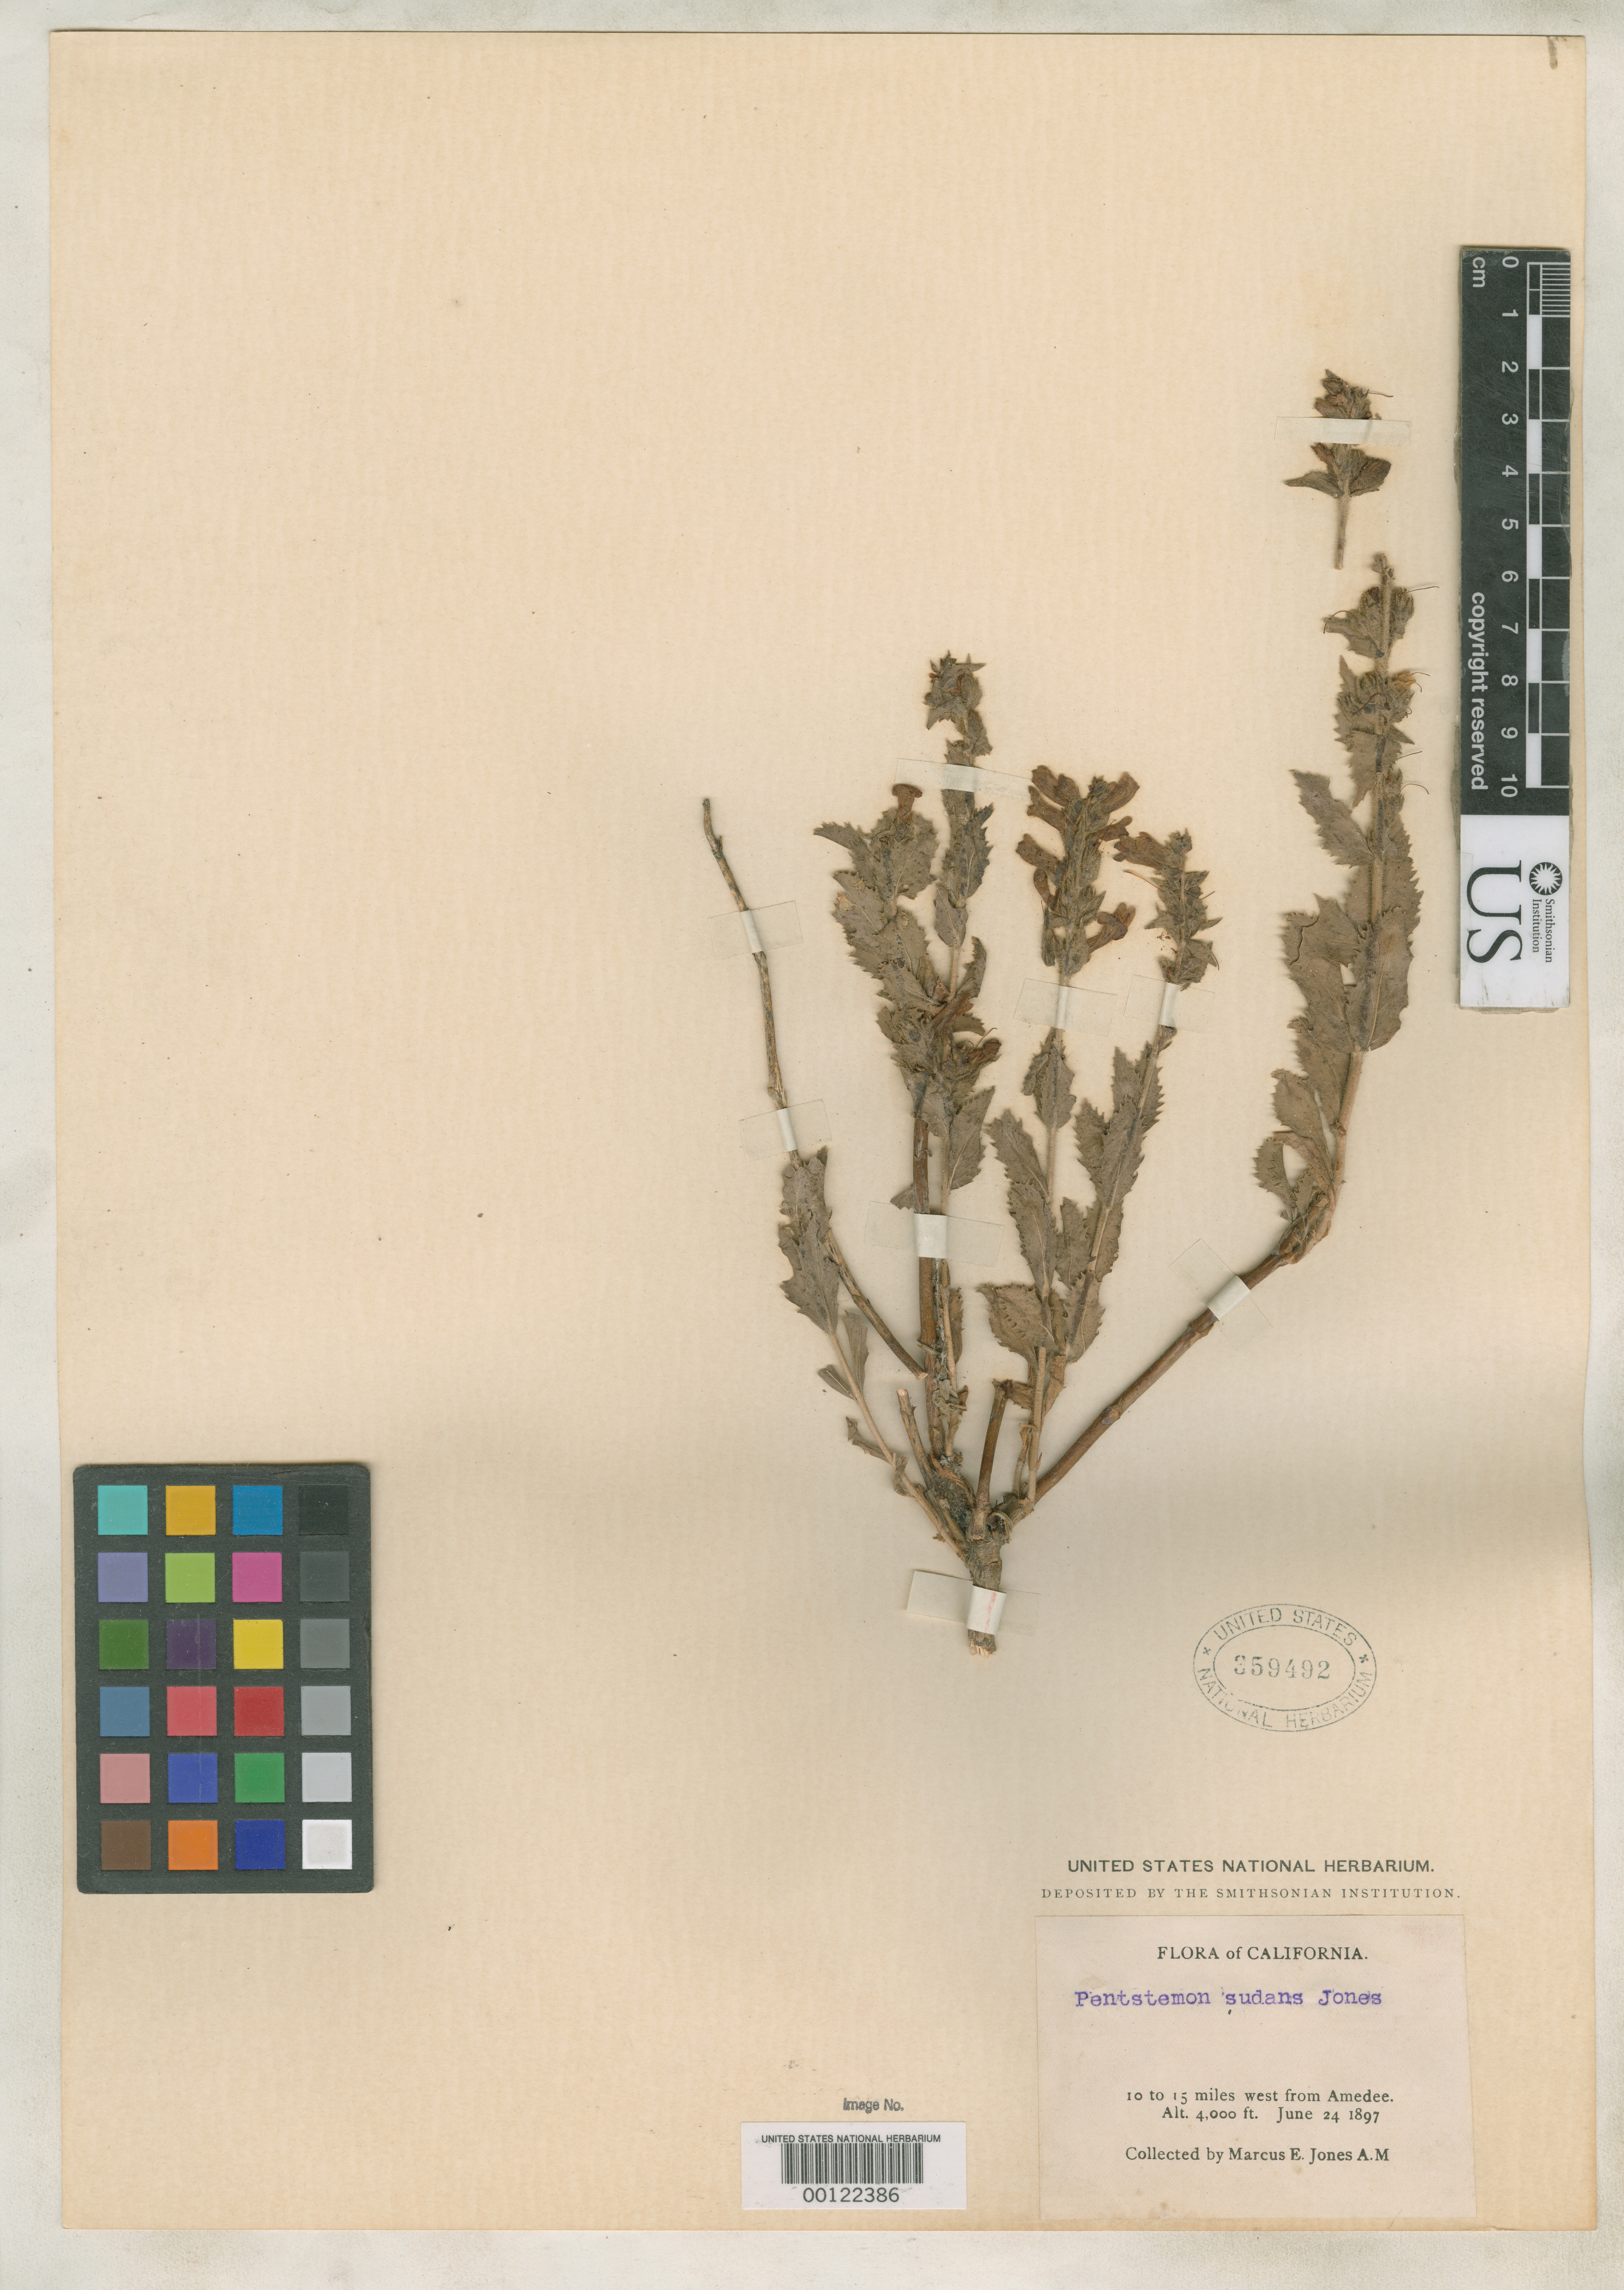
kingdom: Plantae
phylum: Tracheophyta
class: Magnoliopsida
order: Lamiales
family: Plantaginaceae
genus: Penstemon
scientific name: Penstemon sudans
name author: M.E. Jones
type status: Isotype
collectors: M. E. Jones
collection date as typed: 24 Jun 1897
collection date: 1897-06-24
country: United States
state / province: California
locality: Susanville; alt. 4000 ft.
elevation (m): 1219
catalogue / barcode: US 359492